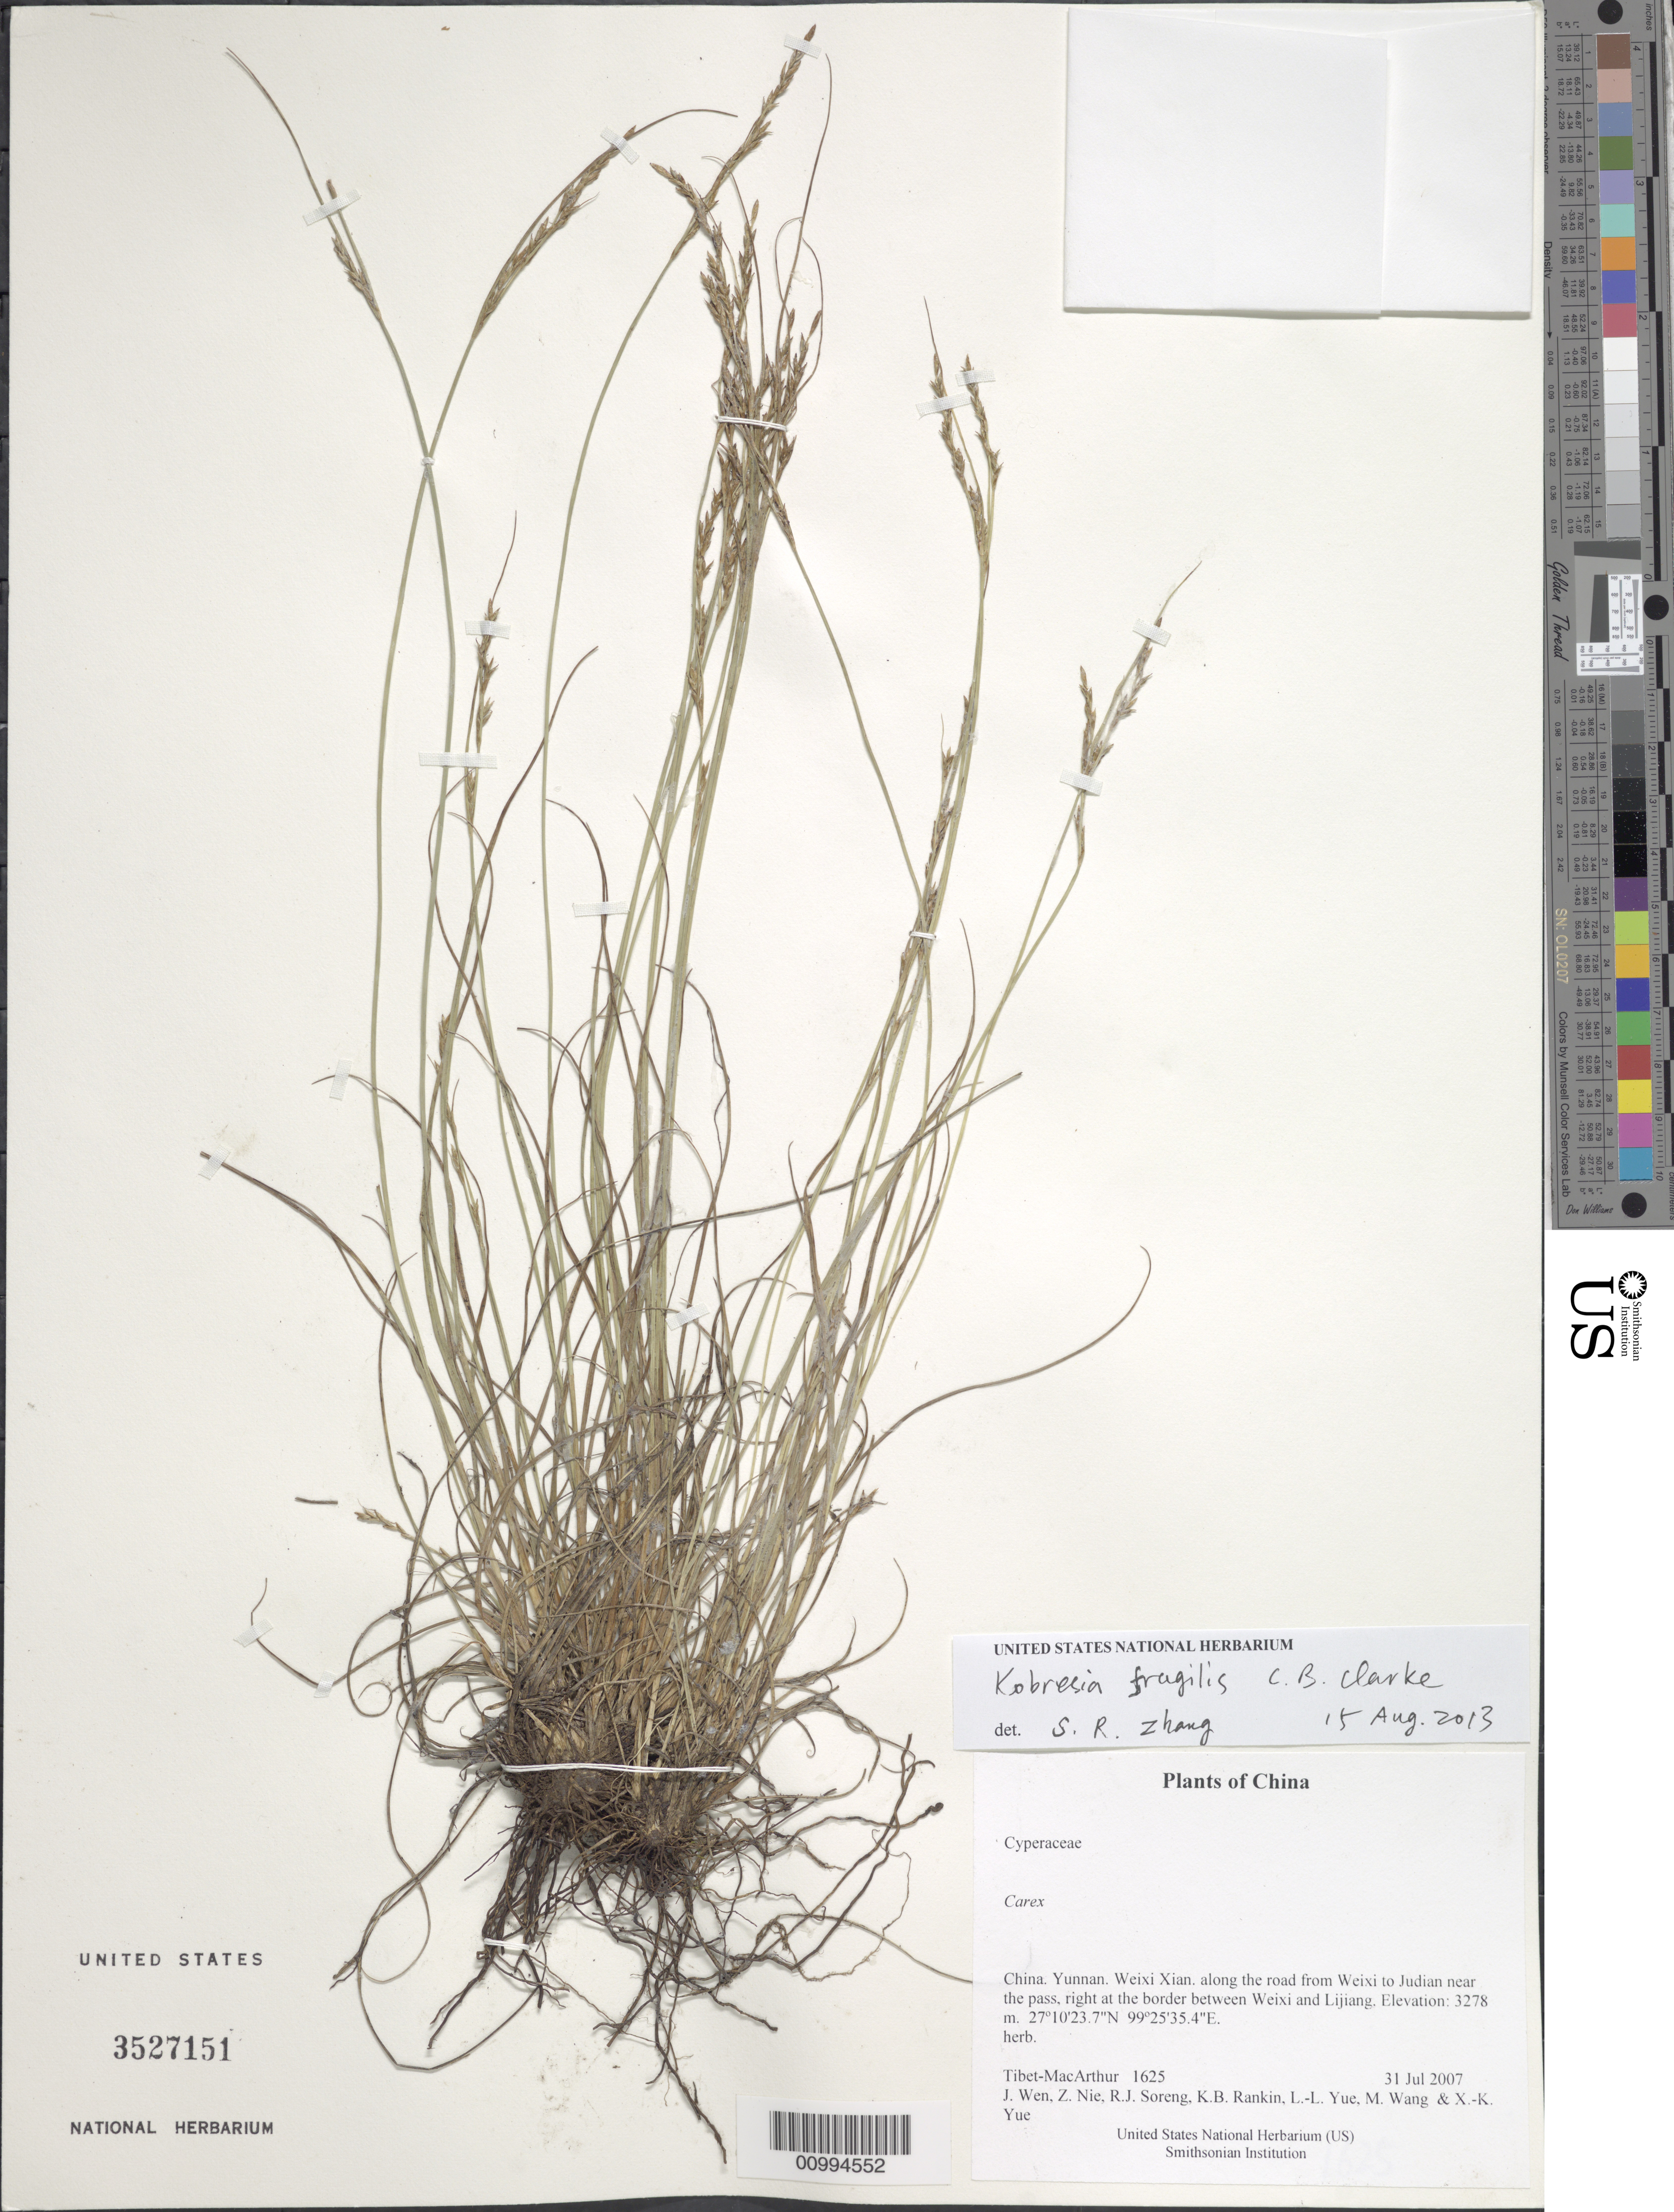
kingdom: Plantae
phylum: Tracheophyta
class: Liliopsida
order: Poales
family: Cyperaceae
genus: Carex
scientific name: Carex bonatiana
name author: (Kük.) N.A. Ivanova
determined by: Strong, Mark T., (BOT), Smithsonian Institution - National Museum of Natural History (UNITED STATES)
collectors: Tibet-MacArthur, J. Wen, Z. Nie, R. J. Soreng & et al.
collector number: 1625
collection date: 2007-07-31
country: China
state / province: Yunnan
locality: Weixi Xian, along the road from Weizi to Judian near the pass, right at the border between Weixi and Lijiang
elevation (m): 3278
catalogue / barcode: US 3527151